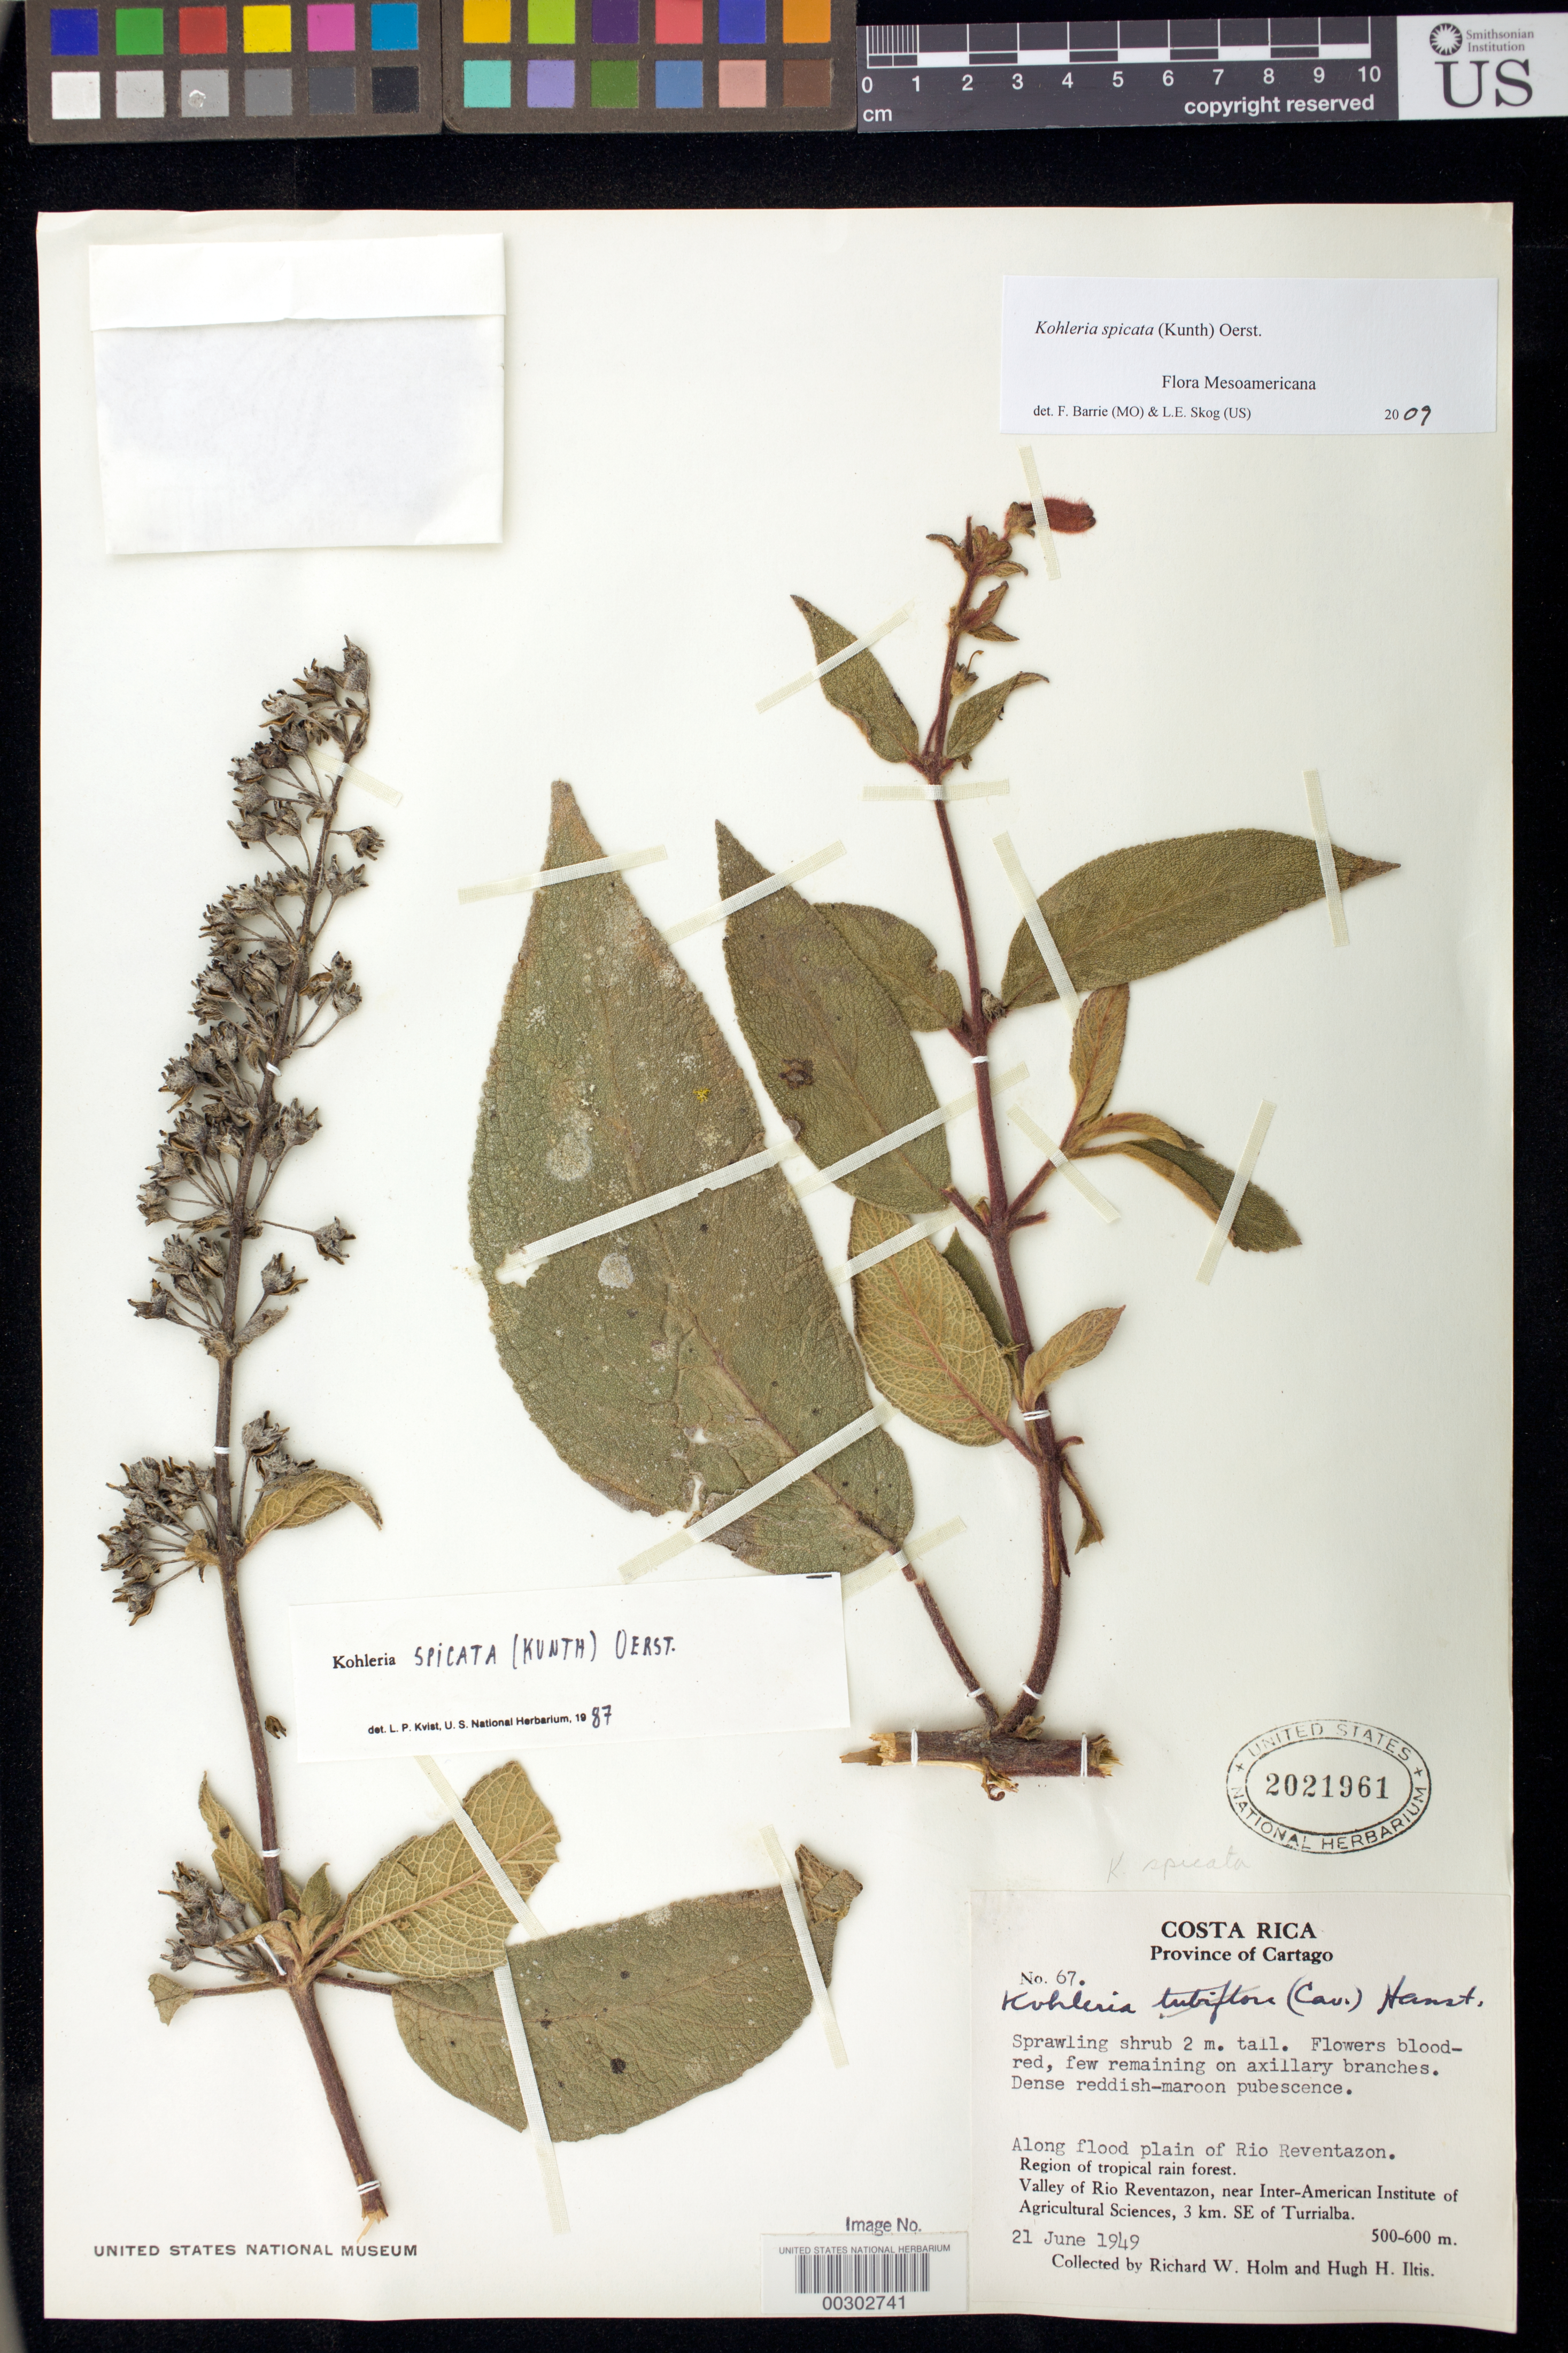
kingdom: Plantae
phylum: Tracheophyta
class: Magnoliopsida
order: Lamiales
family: Gesneriaceae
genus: Kohleria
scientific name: Kohleria spicata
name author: (Kunth) Oerst.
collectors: R. W. Holm & H. H. Iltis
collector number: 67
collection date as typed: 21 Jun 1949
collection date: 1949-06-21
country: Costa Rica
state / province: Cartago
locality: Rio Reventazon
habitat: Along flood plain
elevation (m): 500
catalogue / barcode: US 2021961